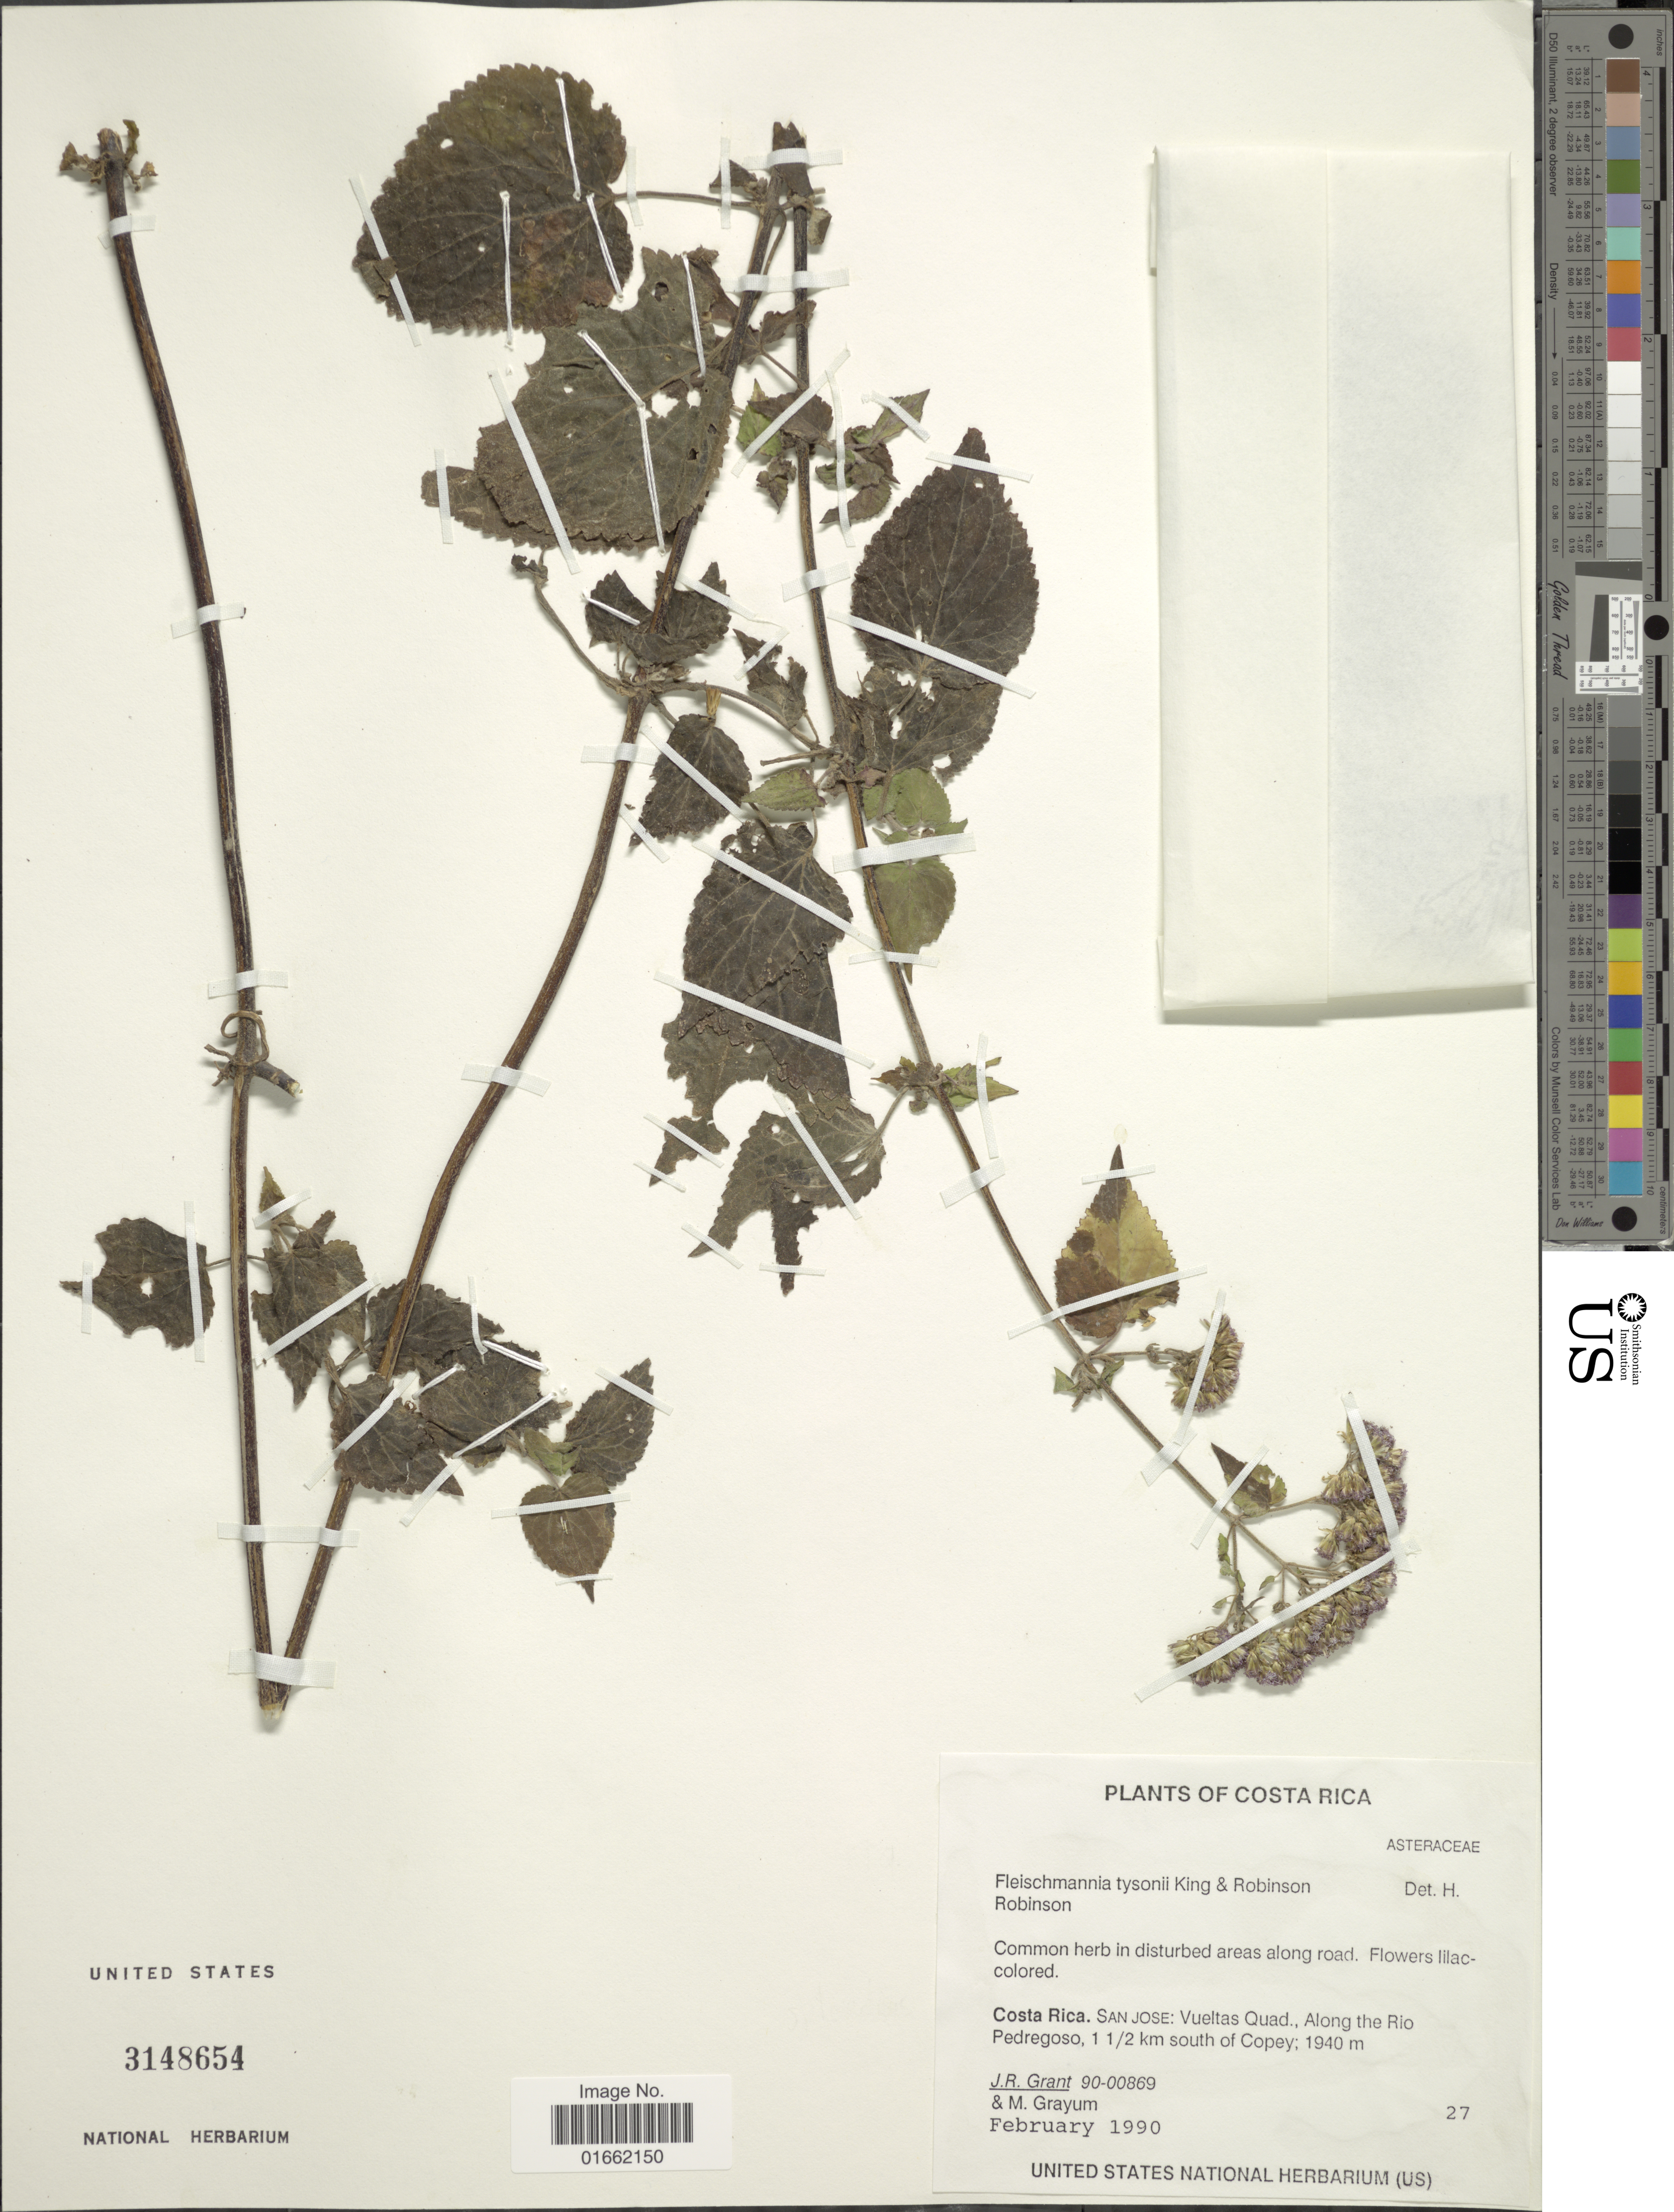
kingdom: Plantae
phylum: Tracheophyta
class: Magnoliopsida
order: Asterales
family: Asteraceae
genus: Fleischmannia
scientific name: Fleischmannia tysonii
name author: R.M. King & H. Rob.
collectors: J. Grant & M. H. Grayum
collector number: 90-00869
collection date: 1990-02-27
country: Costa Rica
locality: Costa Rica, San Jose: Vueltas Quad., Along the Rio Pedregoso, 1 1/2 km south of Copey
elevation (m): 1940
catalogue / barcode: US 3148654